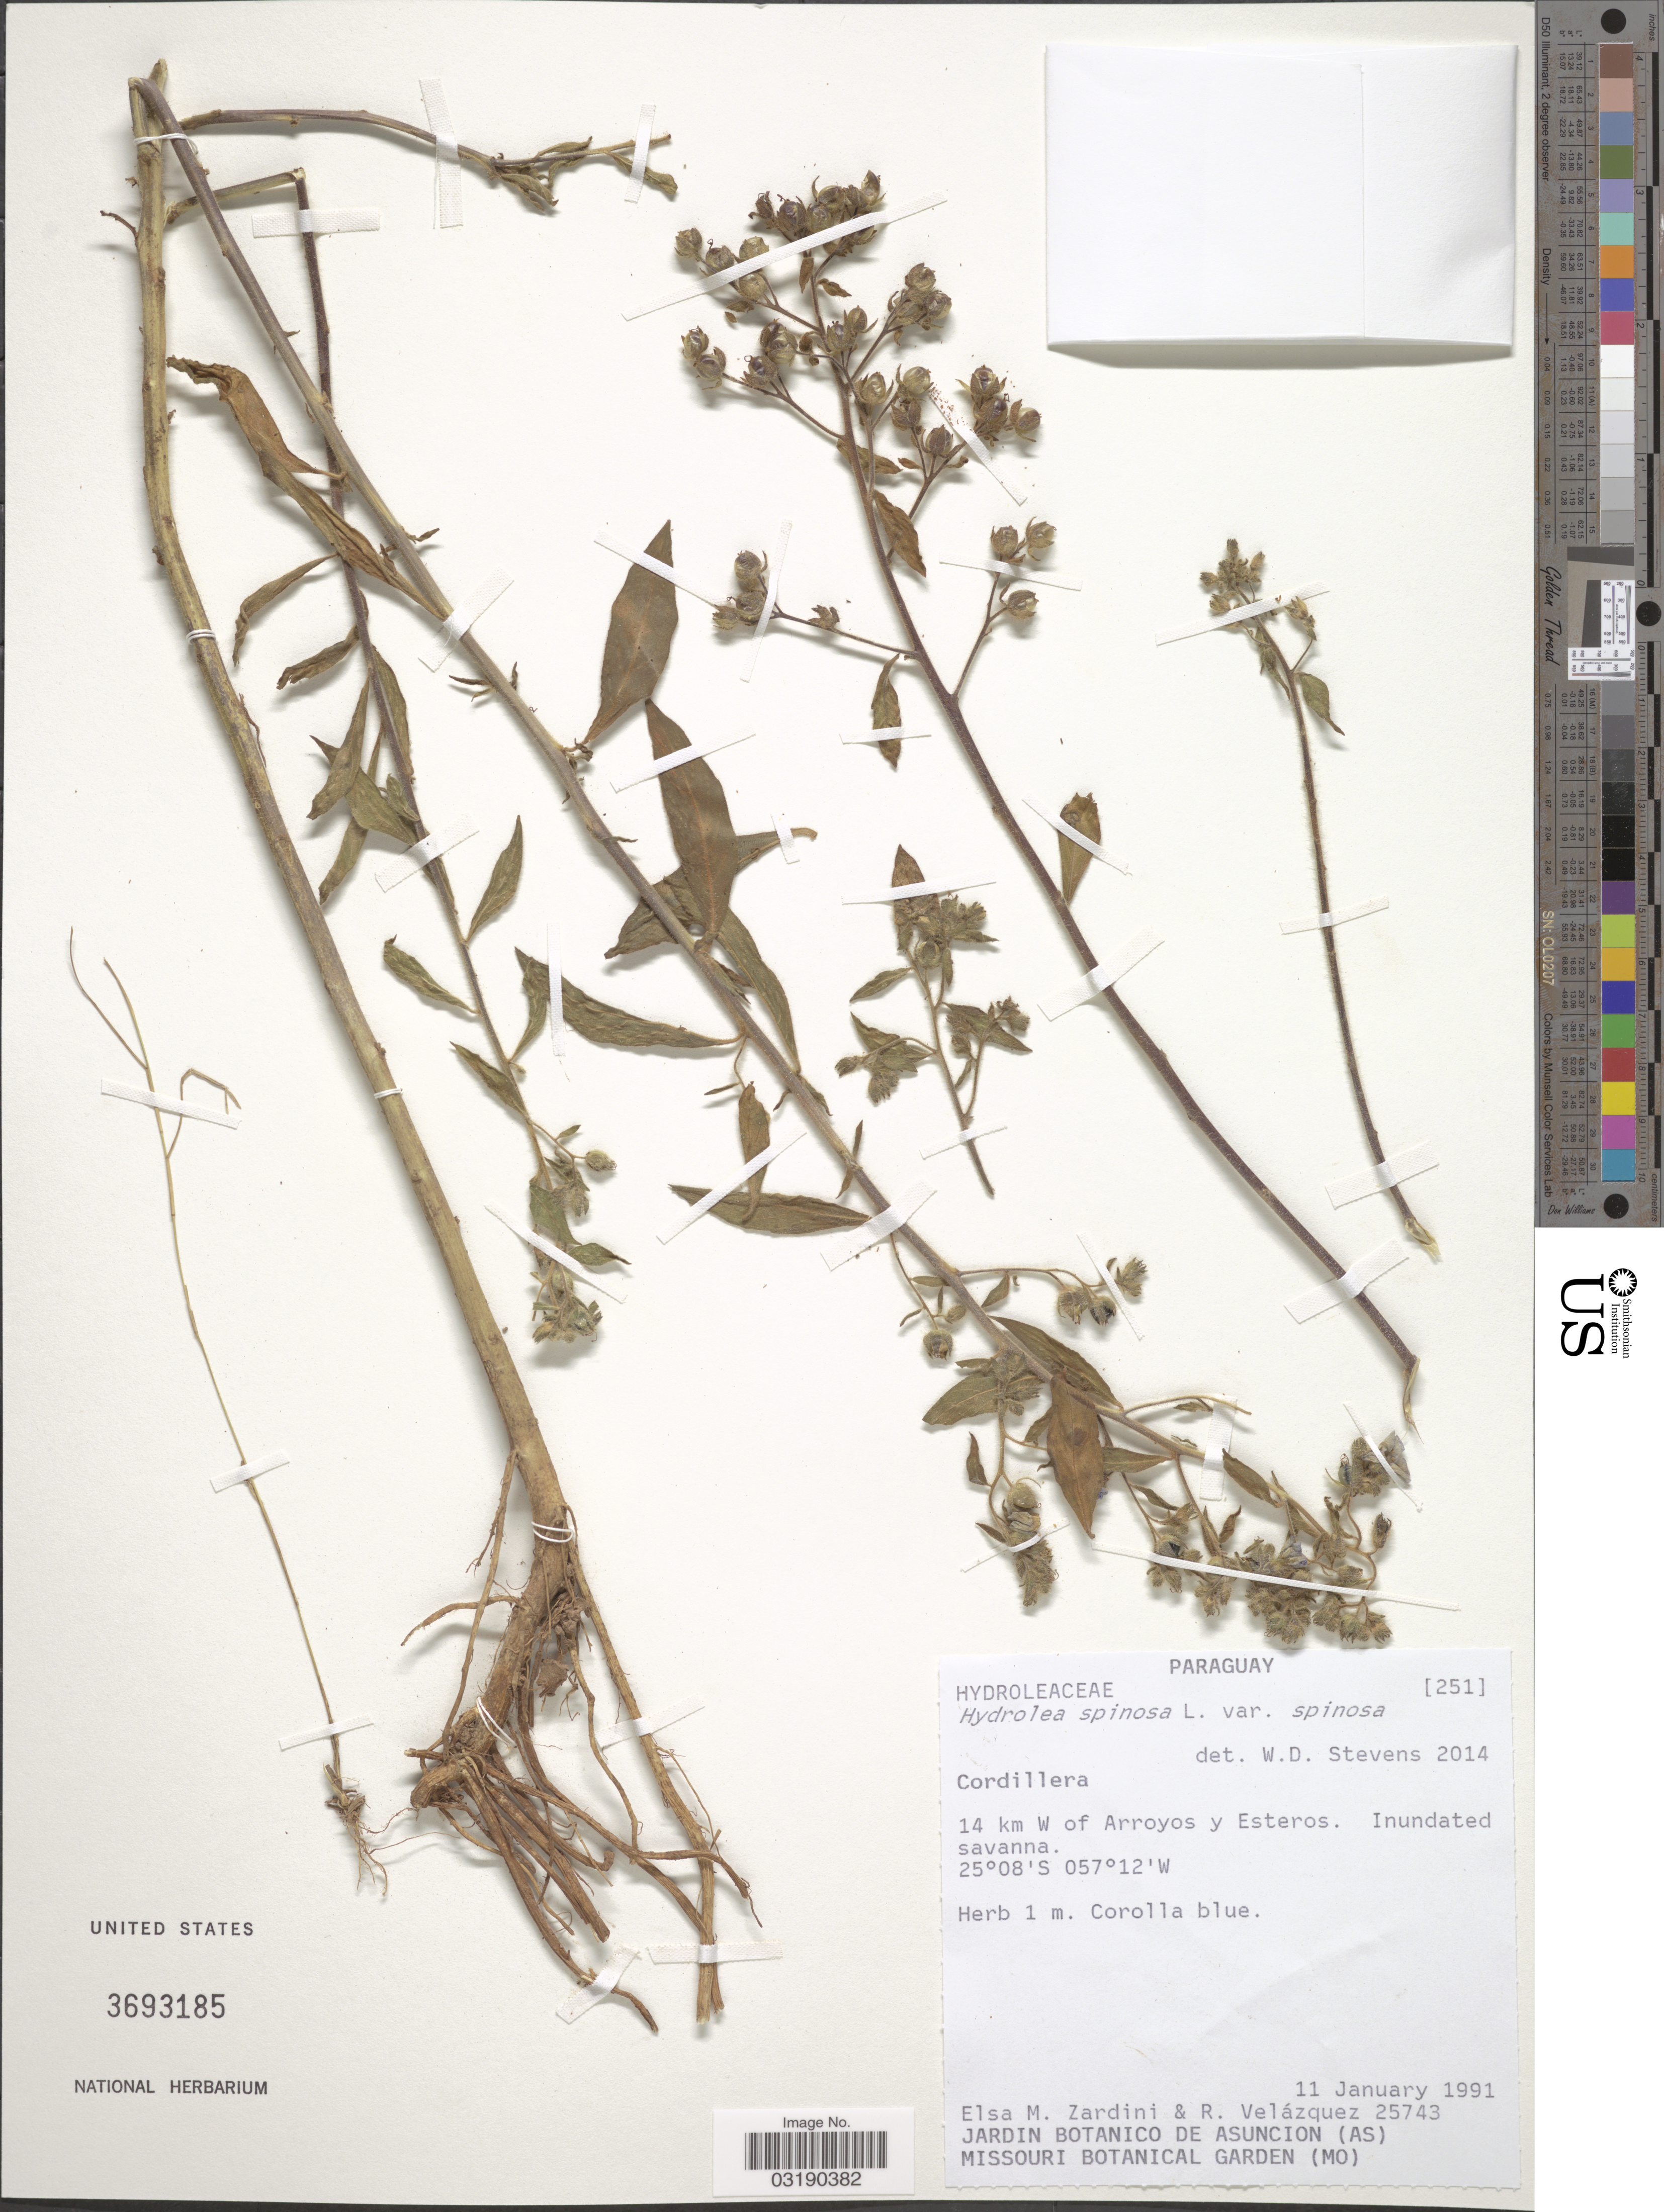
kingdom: Plantae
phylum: Tracheophyta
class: Magnoliopsida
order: Solanales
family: Hydroleaceae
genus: Hydrolea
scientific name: Hydrolea spinosa var. spinosa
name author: L.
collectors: E. M. Zardini & R. Velázquez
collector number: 25743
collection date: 1991-01-11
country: Paraguay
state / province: Cordillera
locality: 14 km W of Arroyos y Esteros.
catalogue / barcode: US 3693185